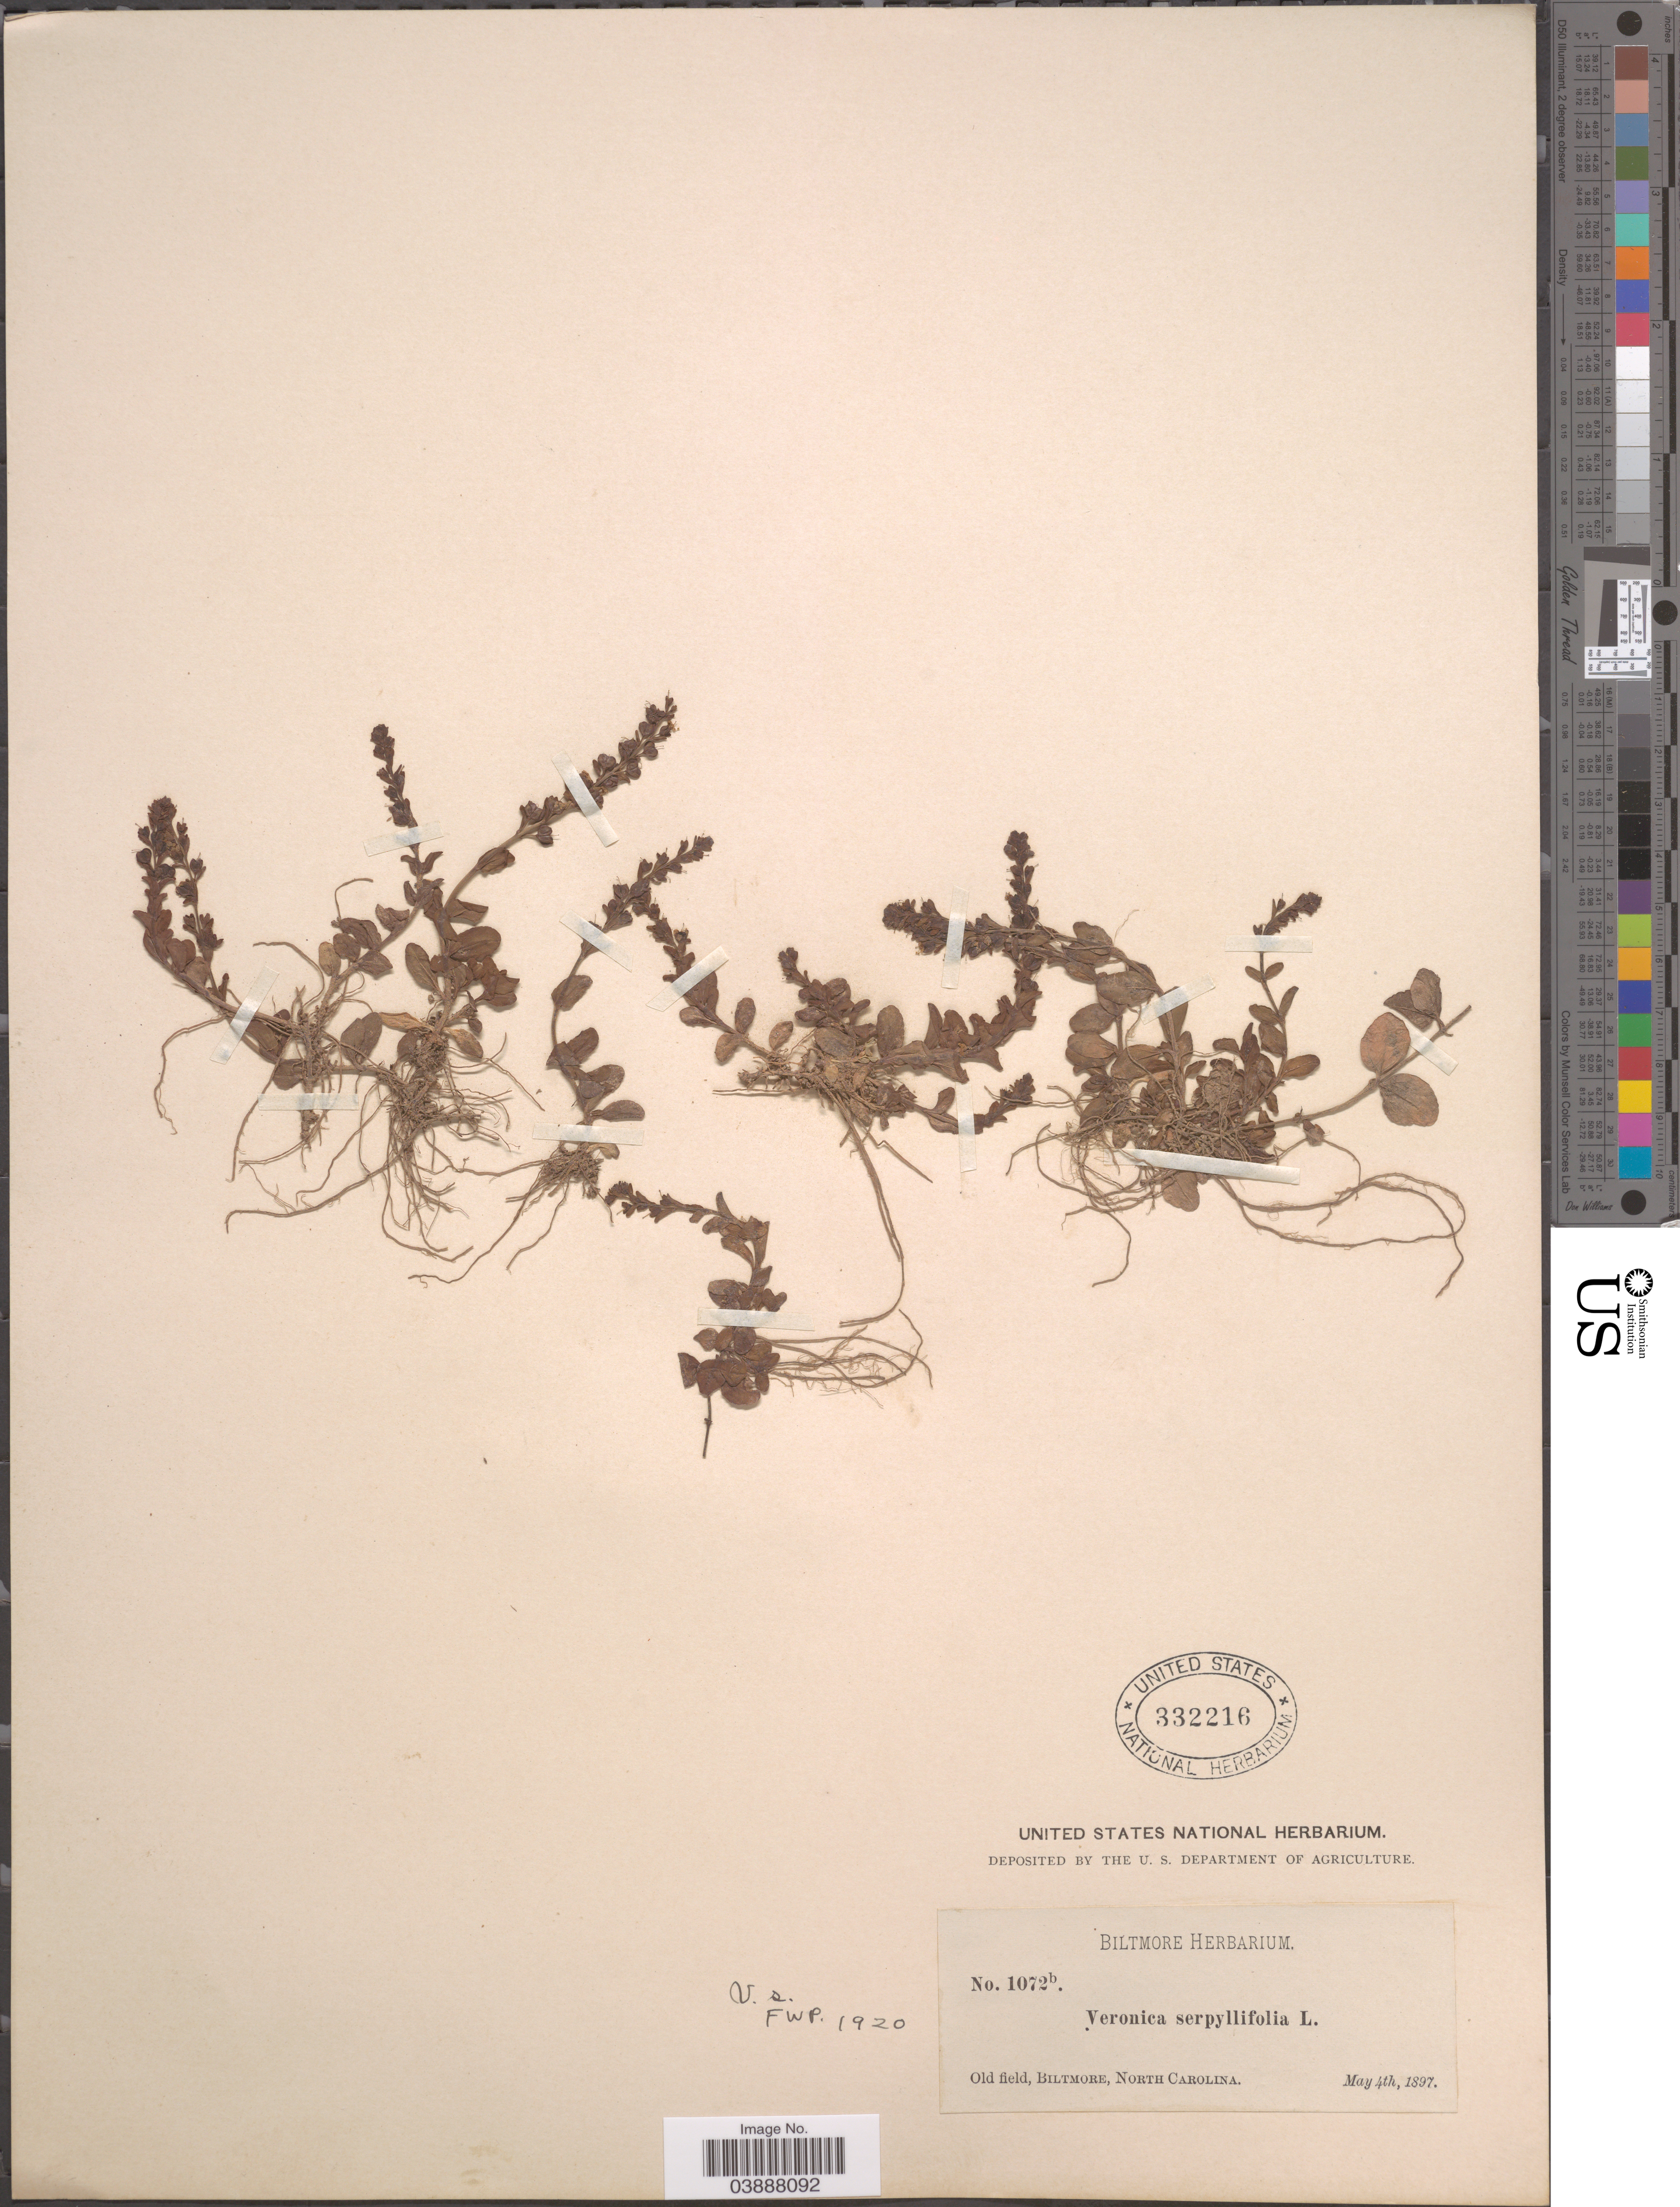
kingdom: Plantae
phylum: Tracheophyta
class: Magnoliopsida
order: Lamiales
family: Plantaginaceae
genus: Veronica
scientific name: Veronica serpyllifolia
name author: L.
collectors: ex herb. Biltmore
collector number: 1072b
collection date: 1897-05-04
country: United States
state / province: North Carolina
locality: Old field, Biltmore.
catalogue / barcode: US 332216